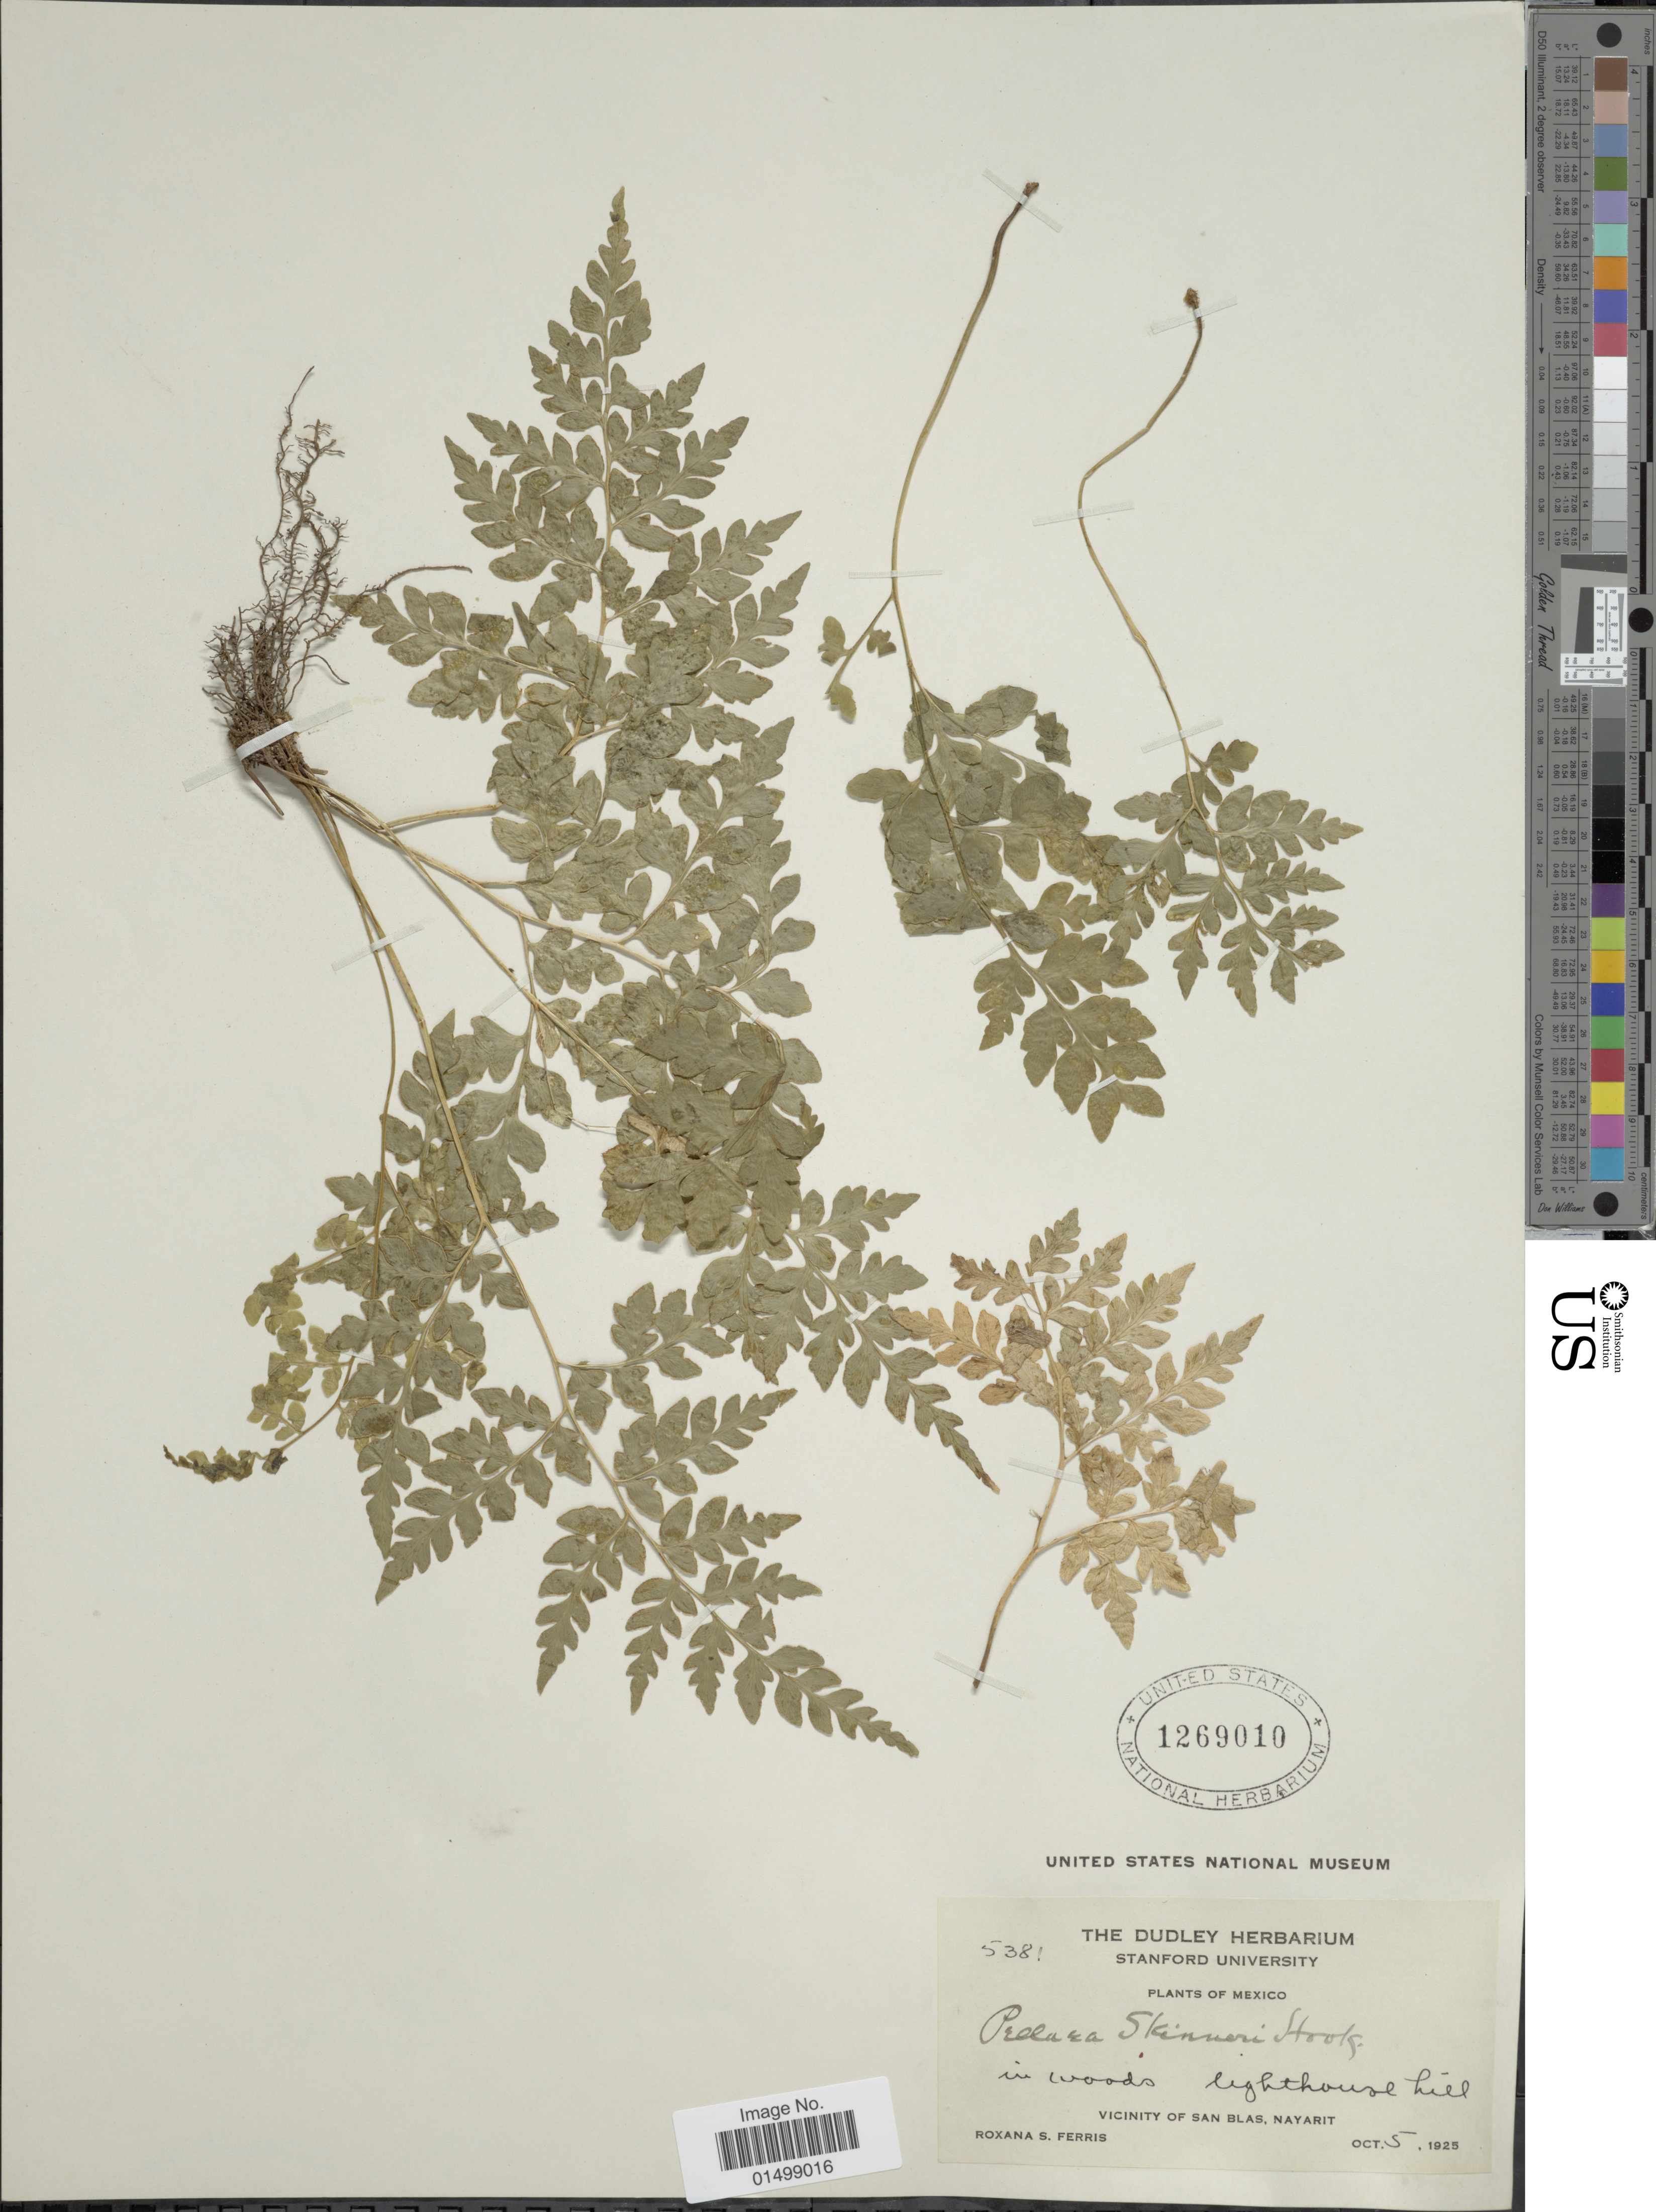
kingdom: Plantae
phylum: Tracheophyta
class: Polypodiopsida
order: Polypodiales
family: Pteridaceae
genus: Cheilanthes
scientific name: Cheilanthes skinneri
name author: (Hook.) T. Moore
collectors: R. S. Ferris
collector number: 5381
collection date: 1925-10-05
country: Mexico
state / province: Nayarit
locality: Mexico. Vicinity of San Blas, Nayarit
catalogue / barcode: US 1269010